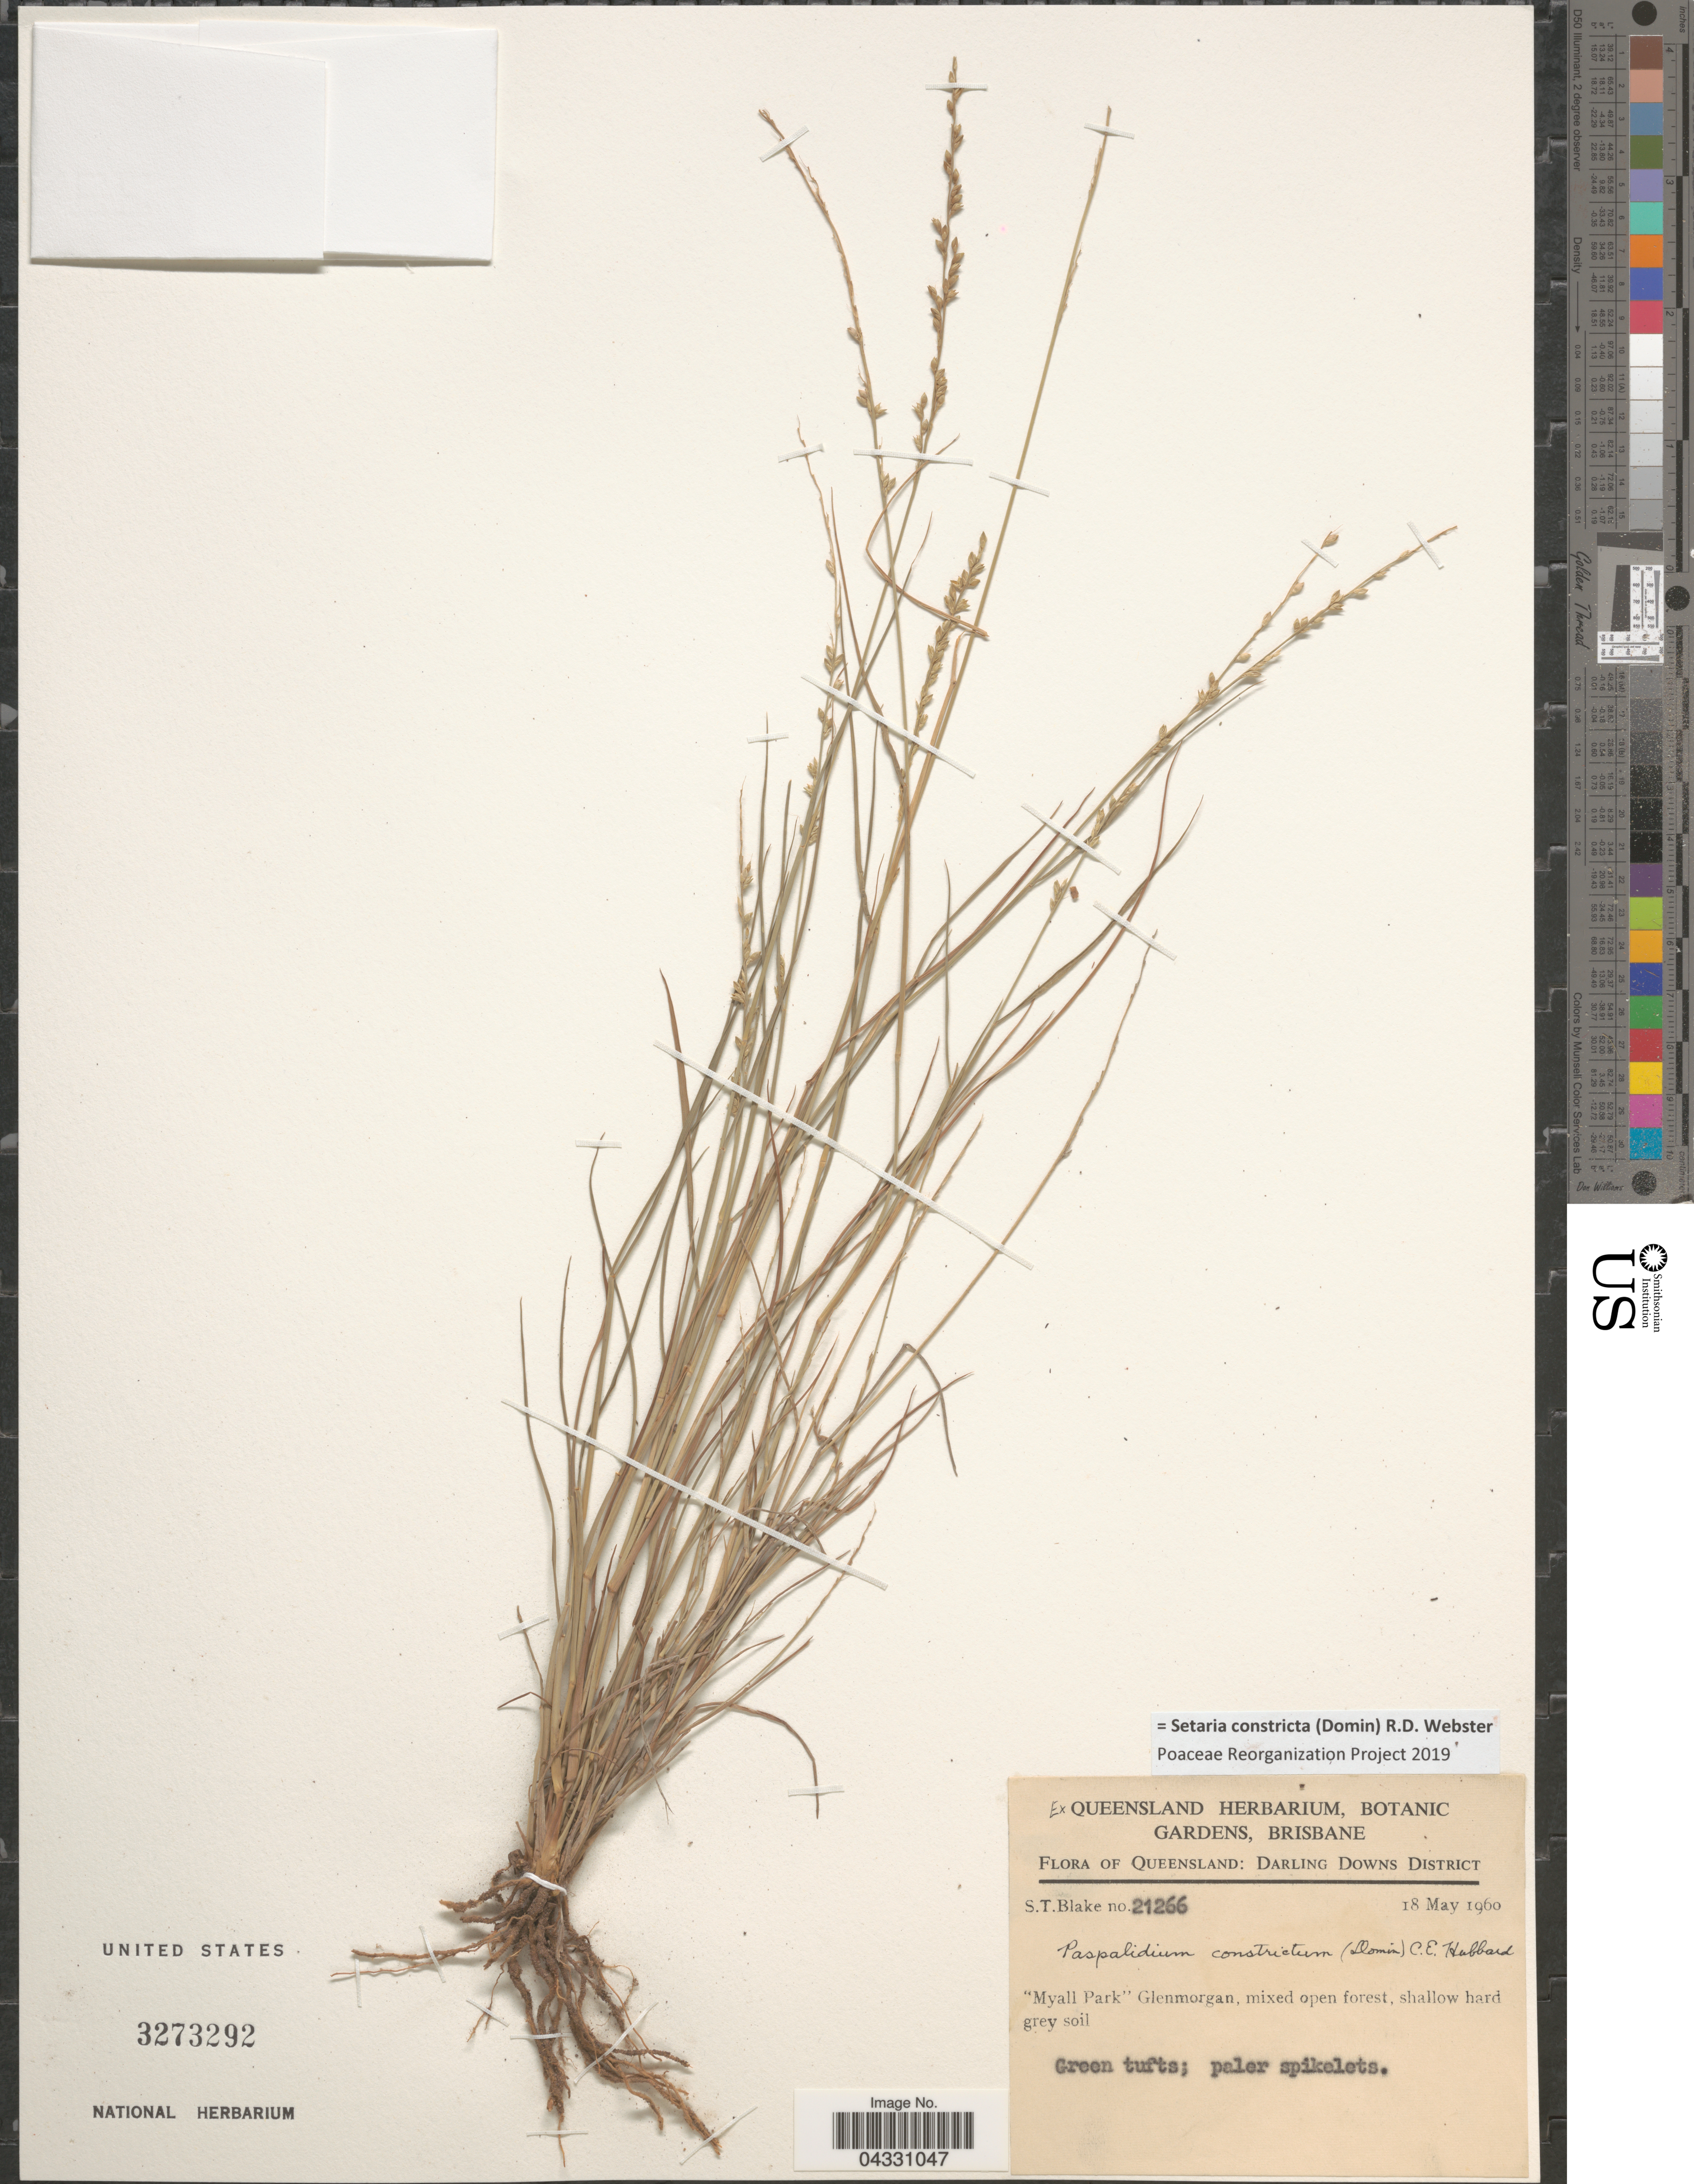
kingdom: Plantae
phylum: Tracheophyta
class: Liliopsida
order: Poales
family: Poaceae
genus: Setaria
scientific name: Setaria constricta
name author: (Domin) R.D. Webster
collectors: S. T. Blake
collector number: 21266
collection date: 1960-05-18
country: Australia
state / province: Queensland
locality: Darling Downs District. "Myall Park" Glenmorgan.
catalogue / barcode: US 3273292